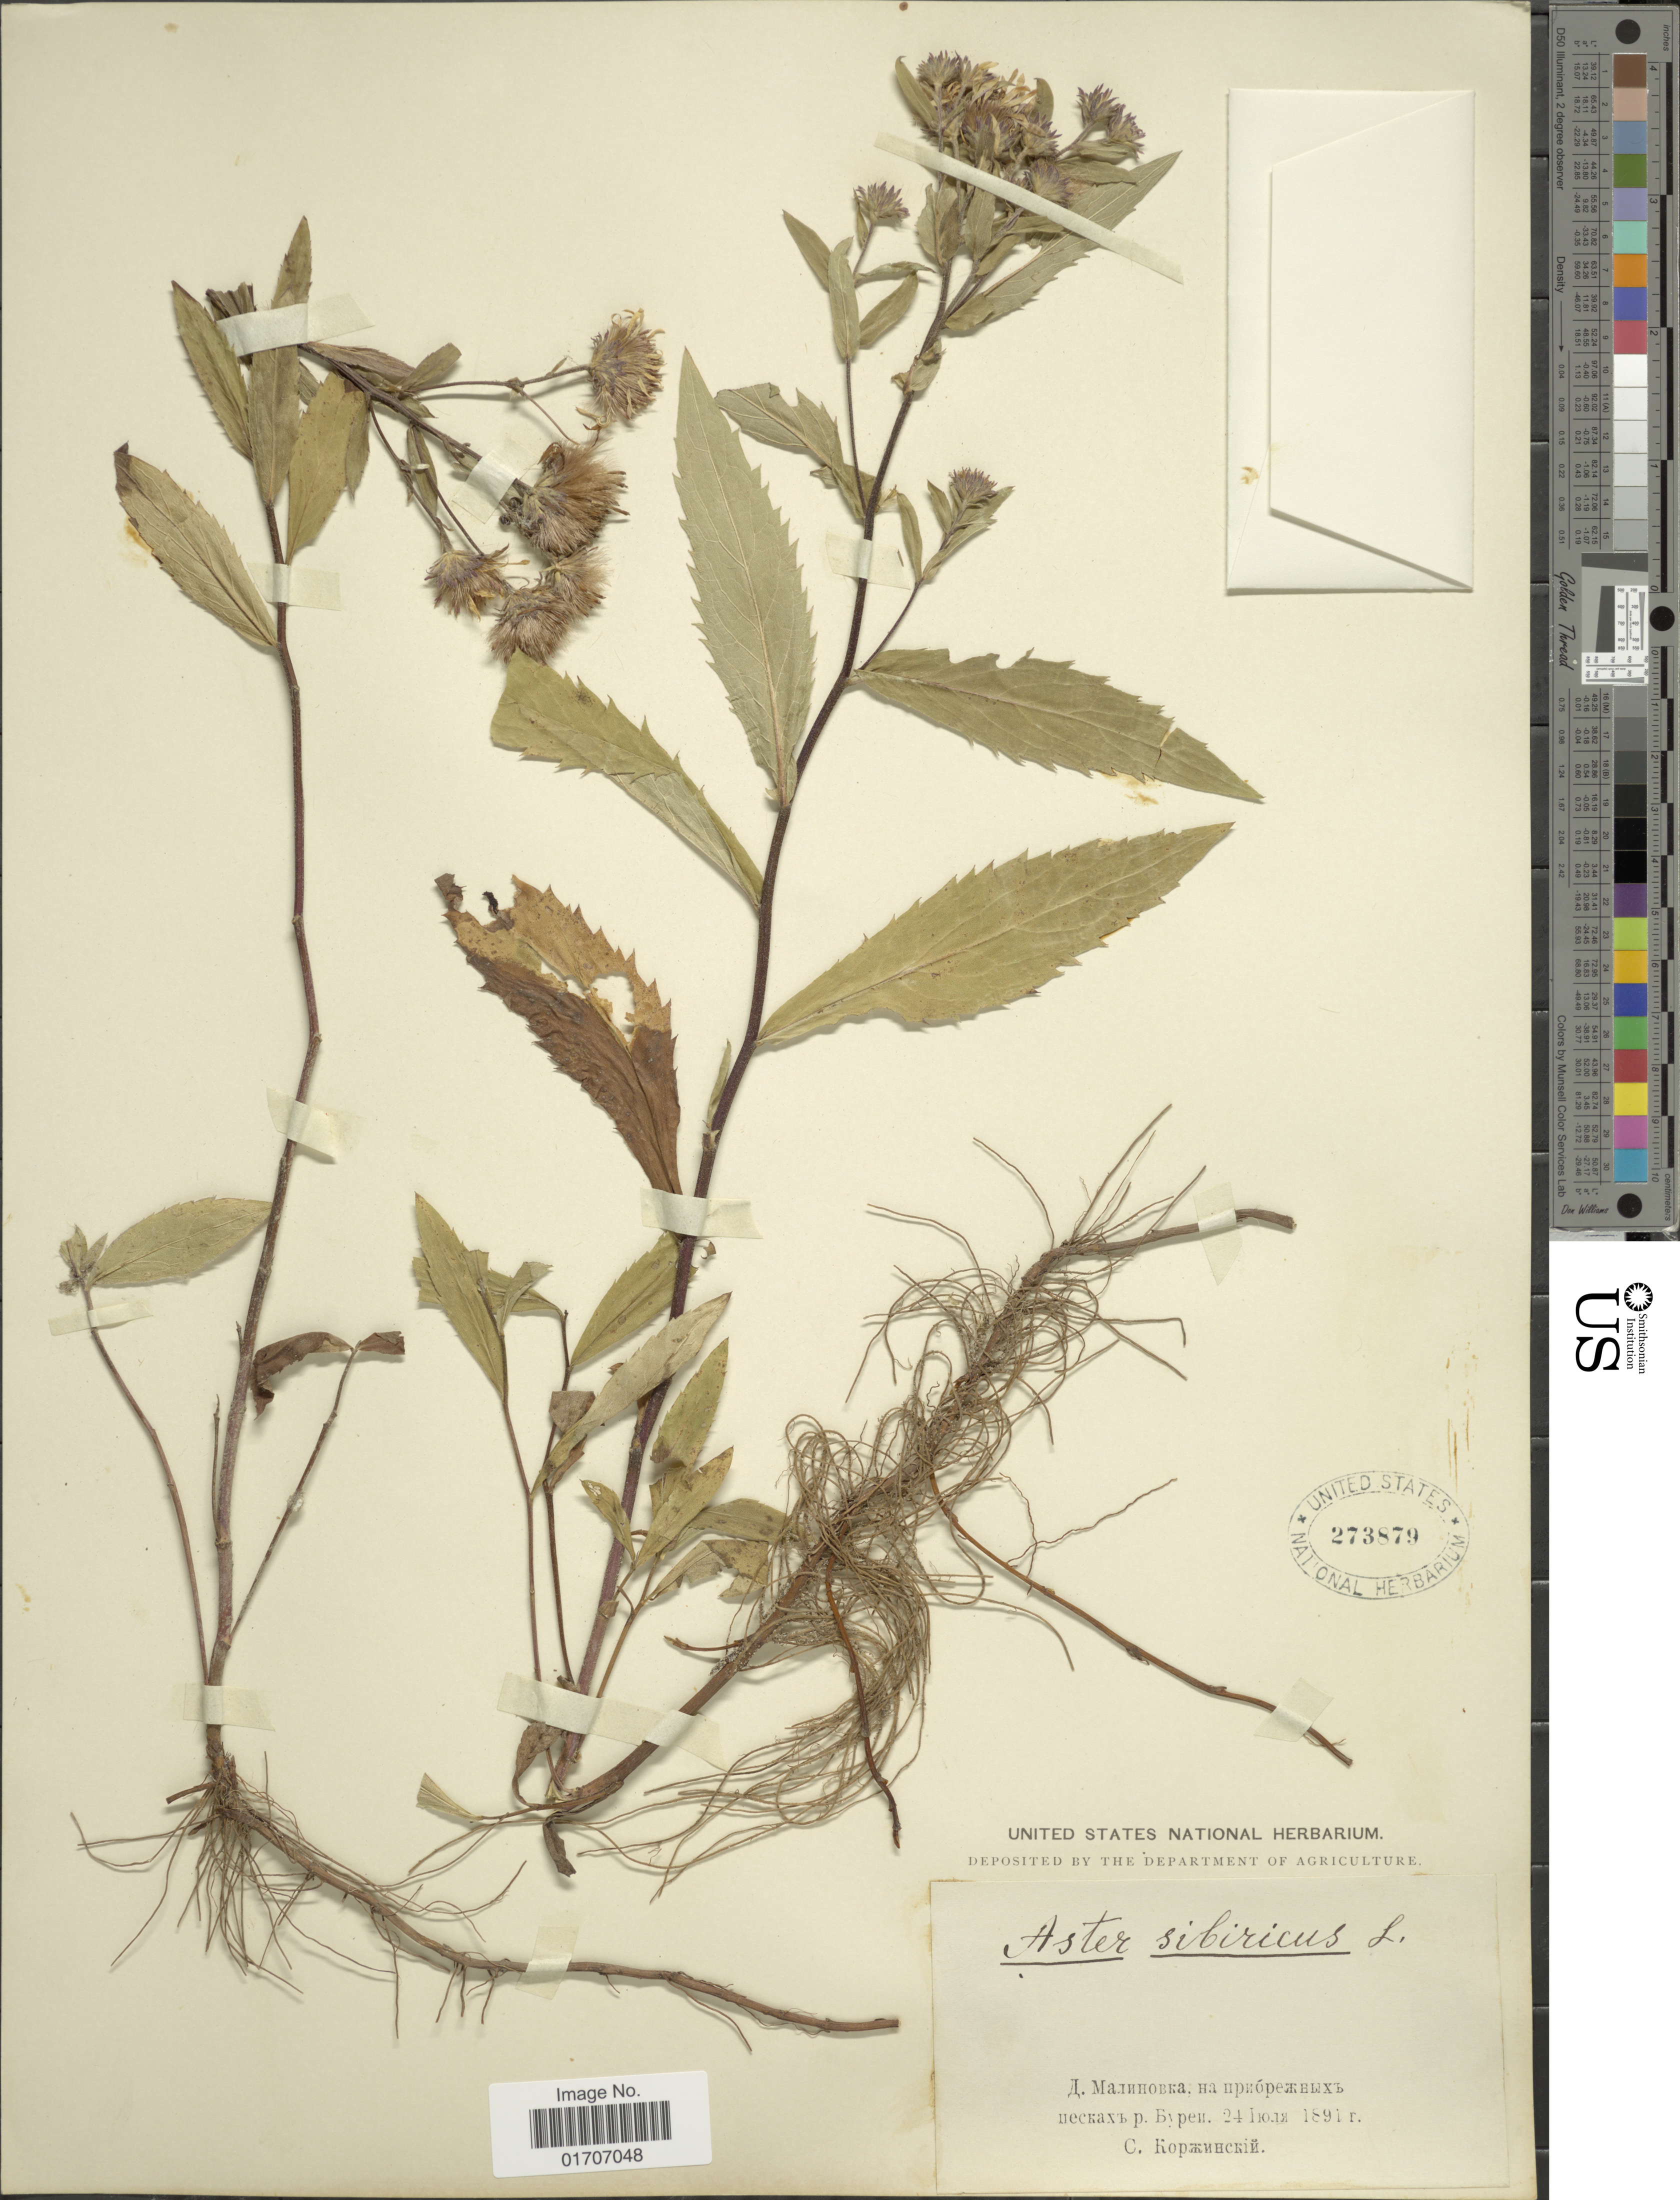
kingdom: Plantae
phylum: Tracheophyta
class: Magnoliopsida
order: Asterales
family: Asteraceae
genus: Eurybia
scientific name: Eurybia sibirica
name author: (L.) G.L. Nesom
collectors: S. Korzhinskiy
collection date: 1891-07-24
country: Russian Federation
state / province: Amur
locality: Village Malinovka, river Bureya.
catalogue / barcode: US 273879